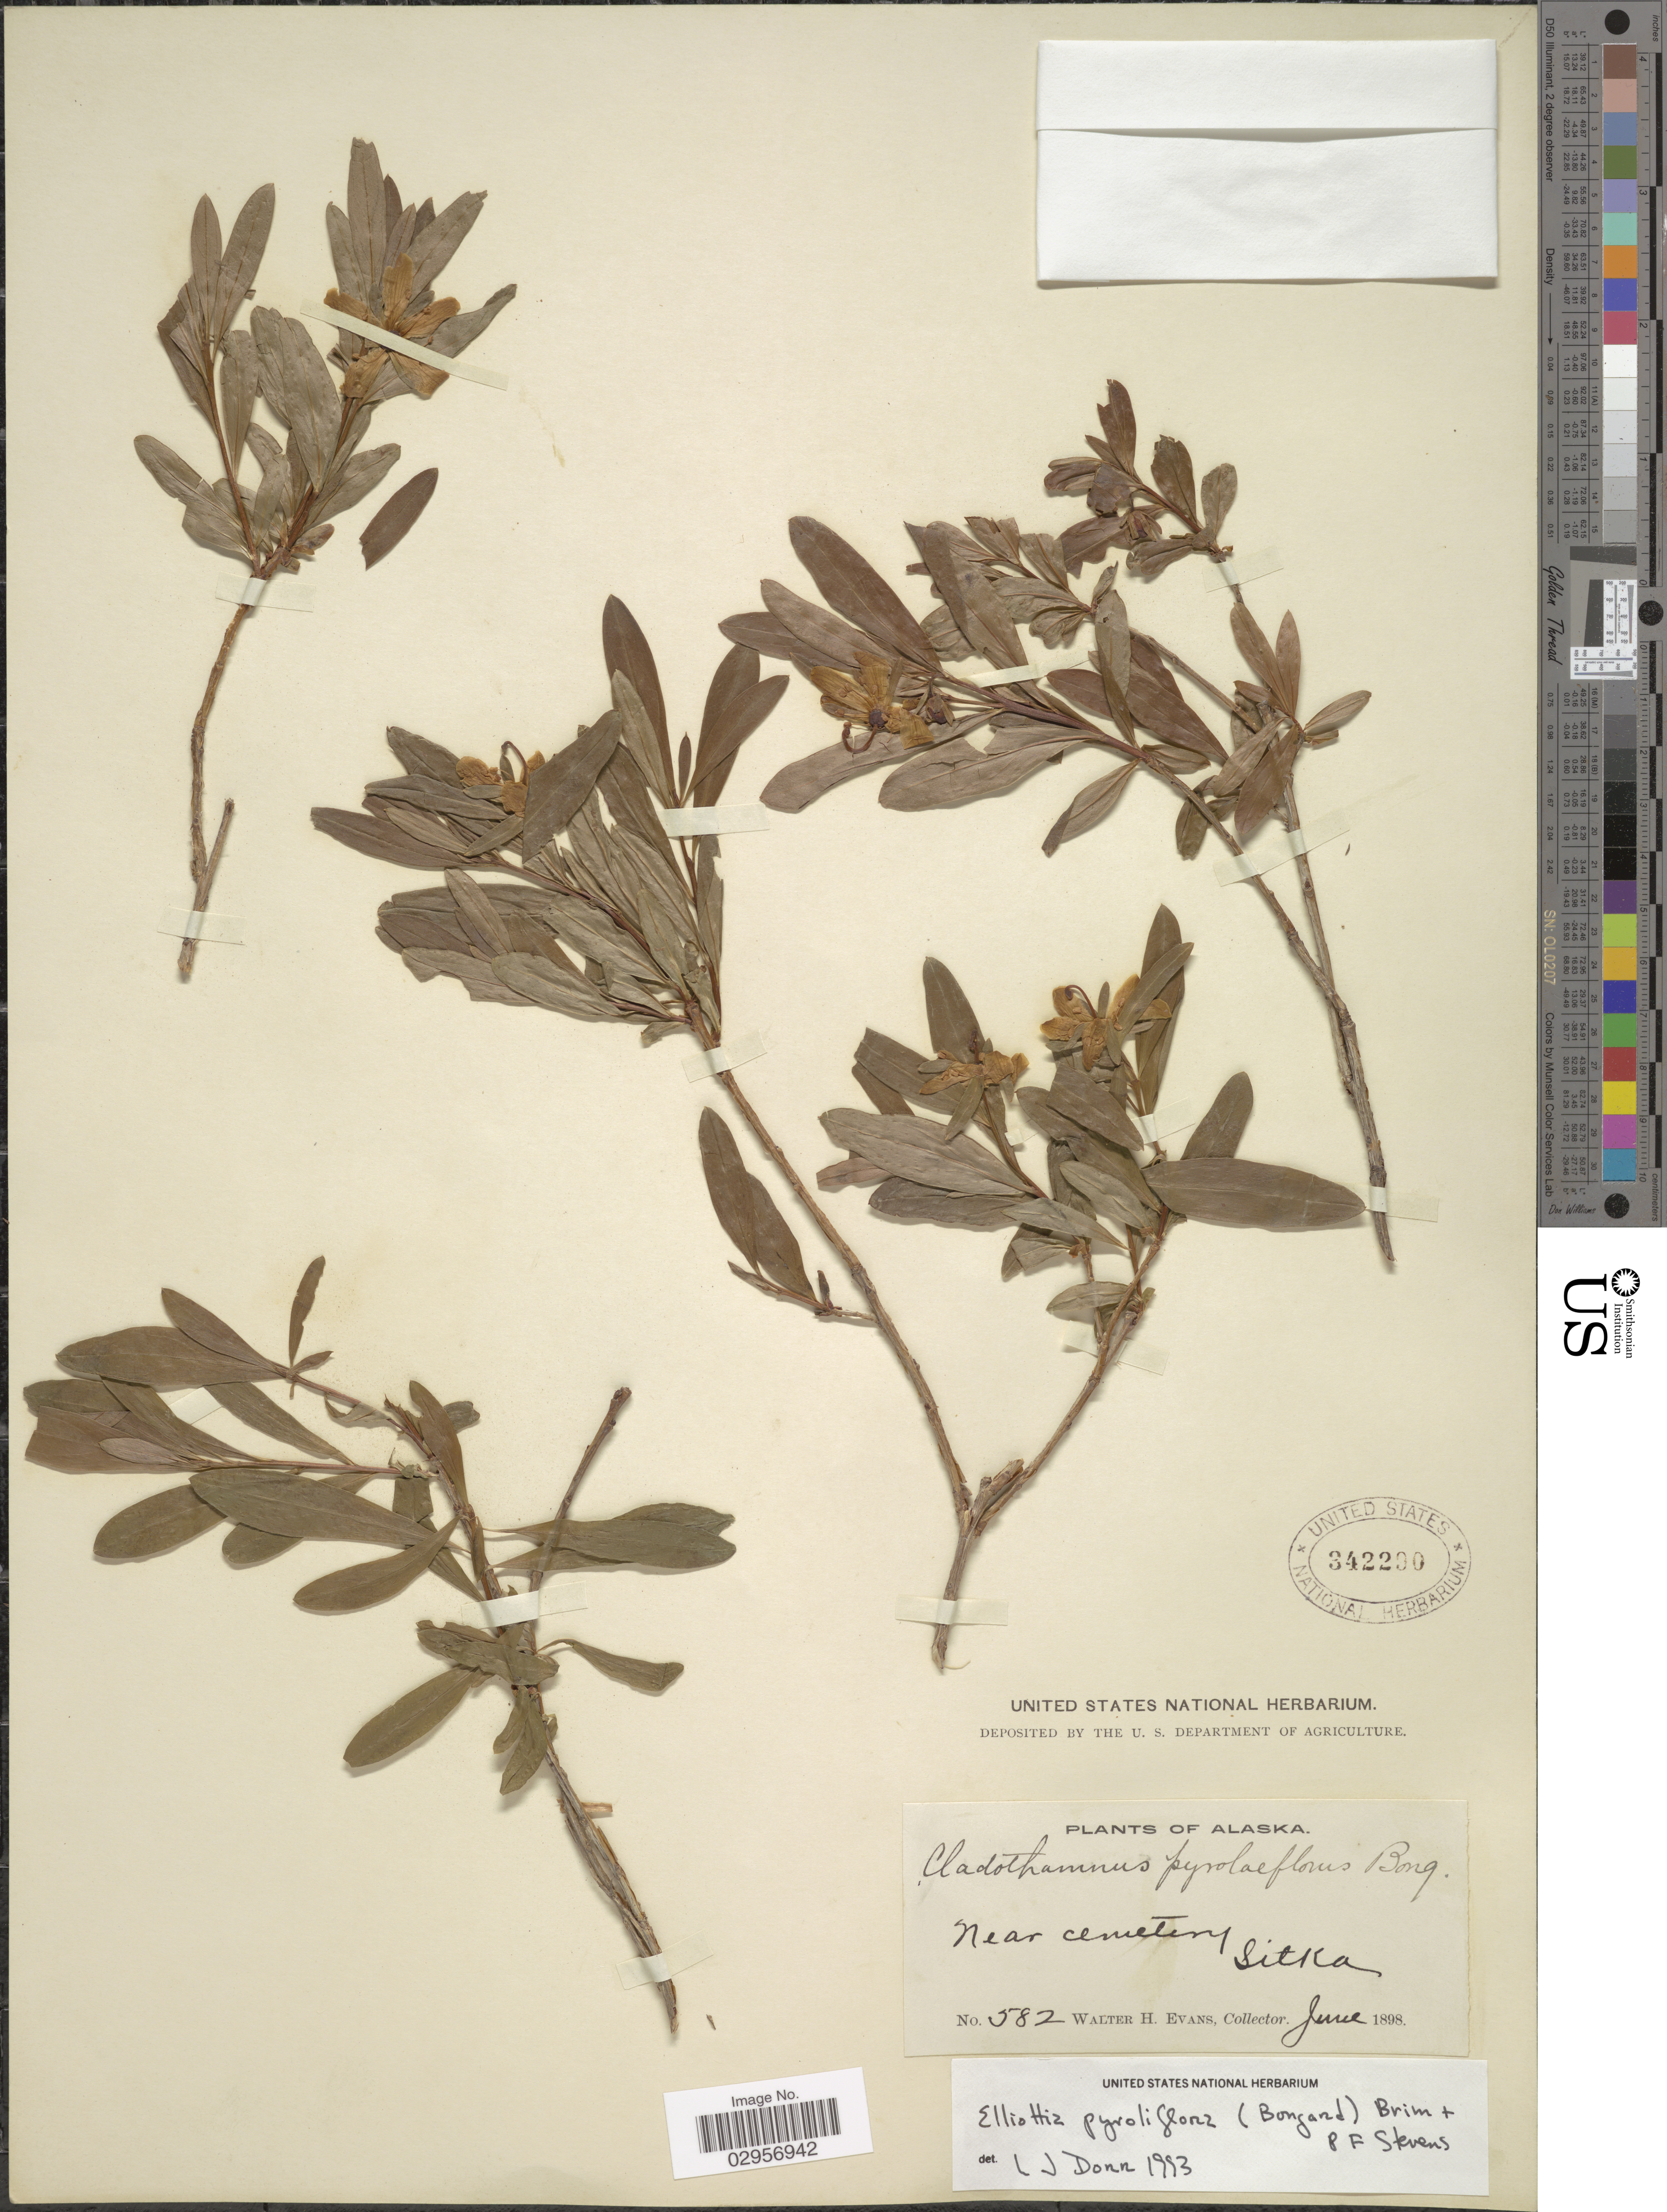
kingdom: Plantae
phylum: Tracheophyta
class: Magnoliopsida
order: Ericales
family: Ericaceae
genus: Elliottia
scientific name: Elliottia pyroliflora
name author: (Bong.) P.F. Stevens & Brim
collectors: W. H. Evans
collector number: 582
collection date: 1898-06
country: United States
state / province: Alaska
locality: Near cemetery, Sitka.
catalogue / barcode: US 342290